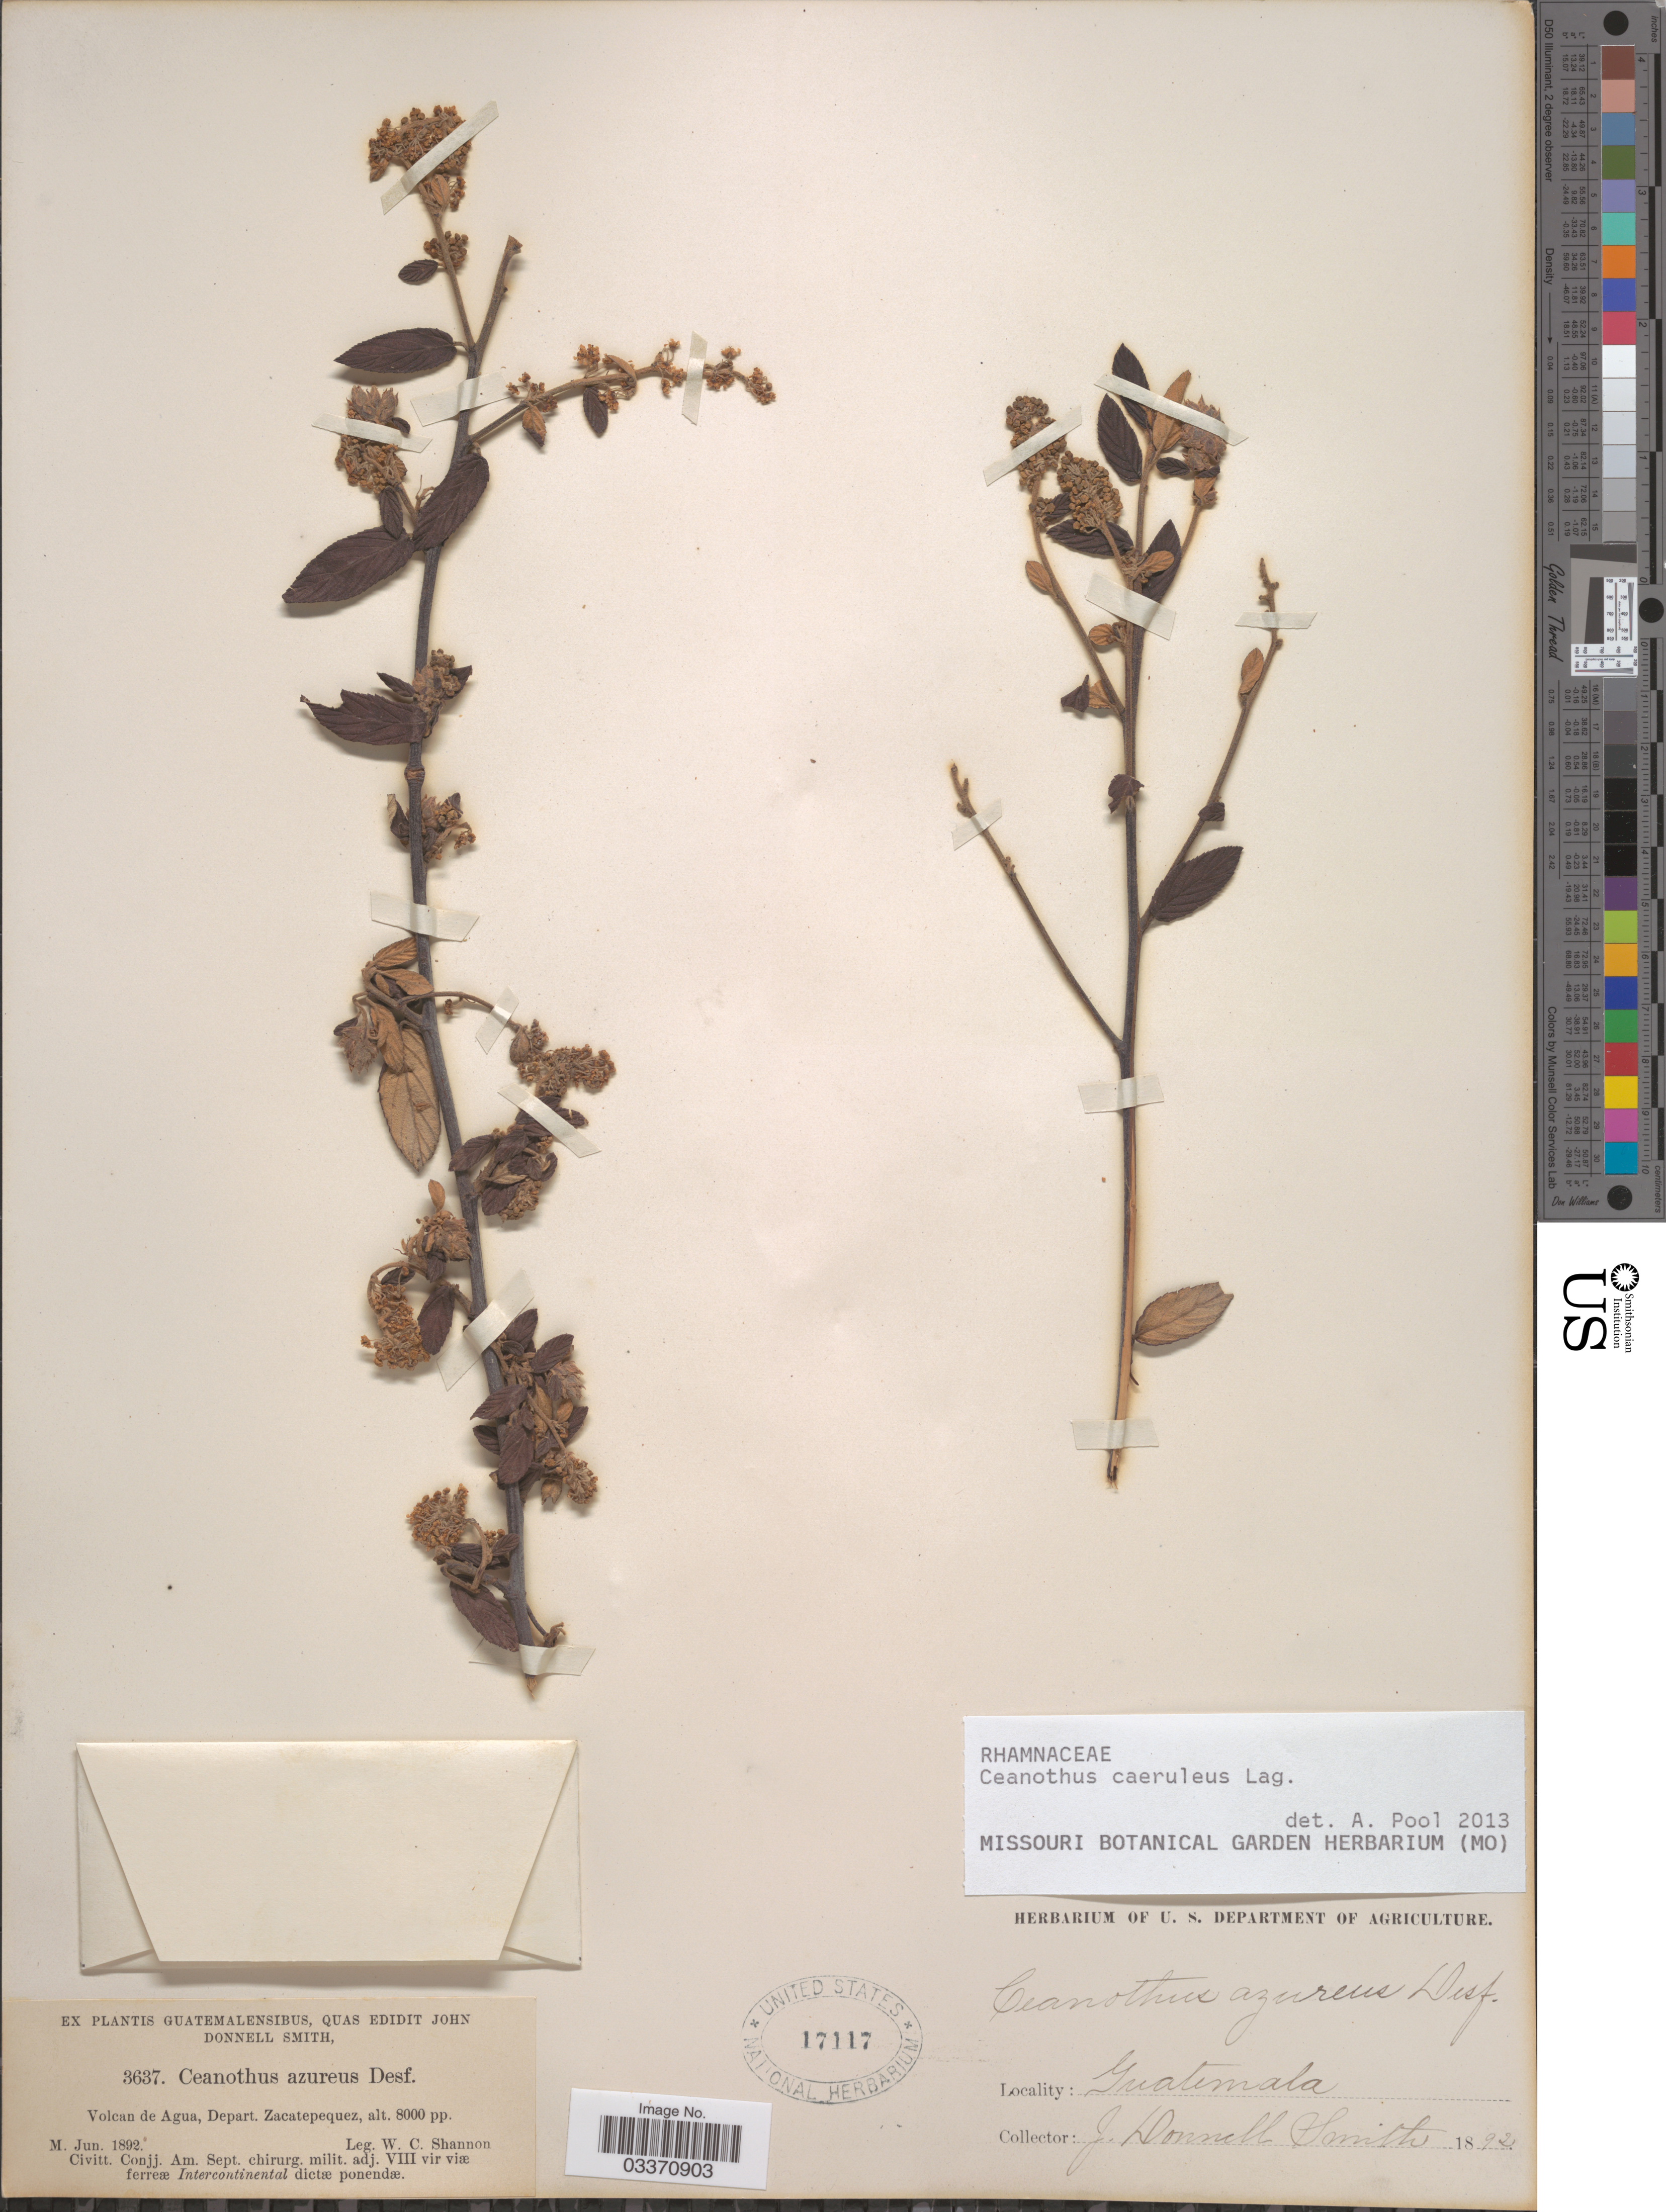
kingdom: Plantae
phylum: Tracheophyta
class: Magnoliopsida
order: Rosales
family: Rhamnaceae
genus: Ceanothus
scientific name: Ceanothus caeruleus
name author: Lag.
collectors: W. C. Shannon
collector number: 3637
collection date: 1892-06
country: Guatemala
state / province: Sacatepéquez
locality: Volcan de Agua, Depart. Zacatepequez.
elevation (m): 2438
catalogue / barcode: US 17117